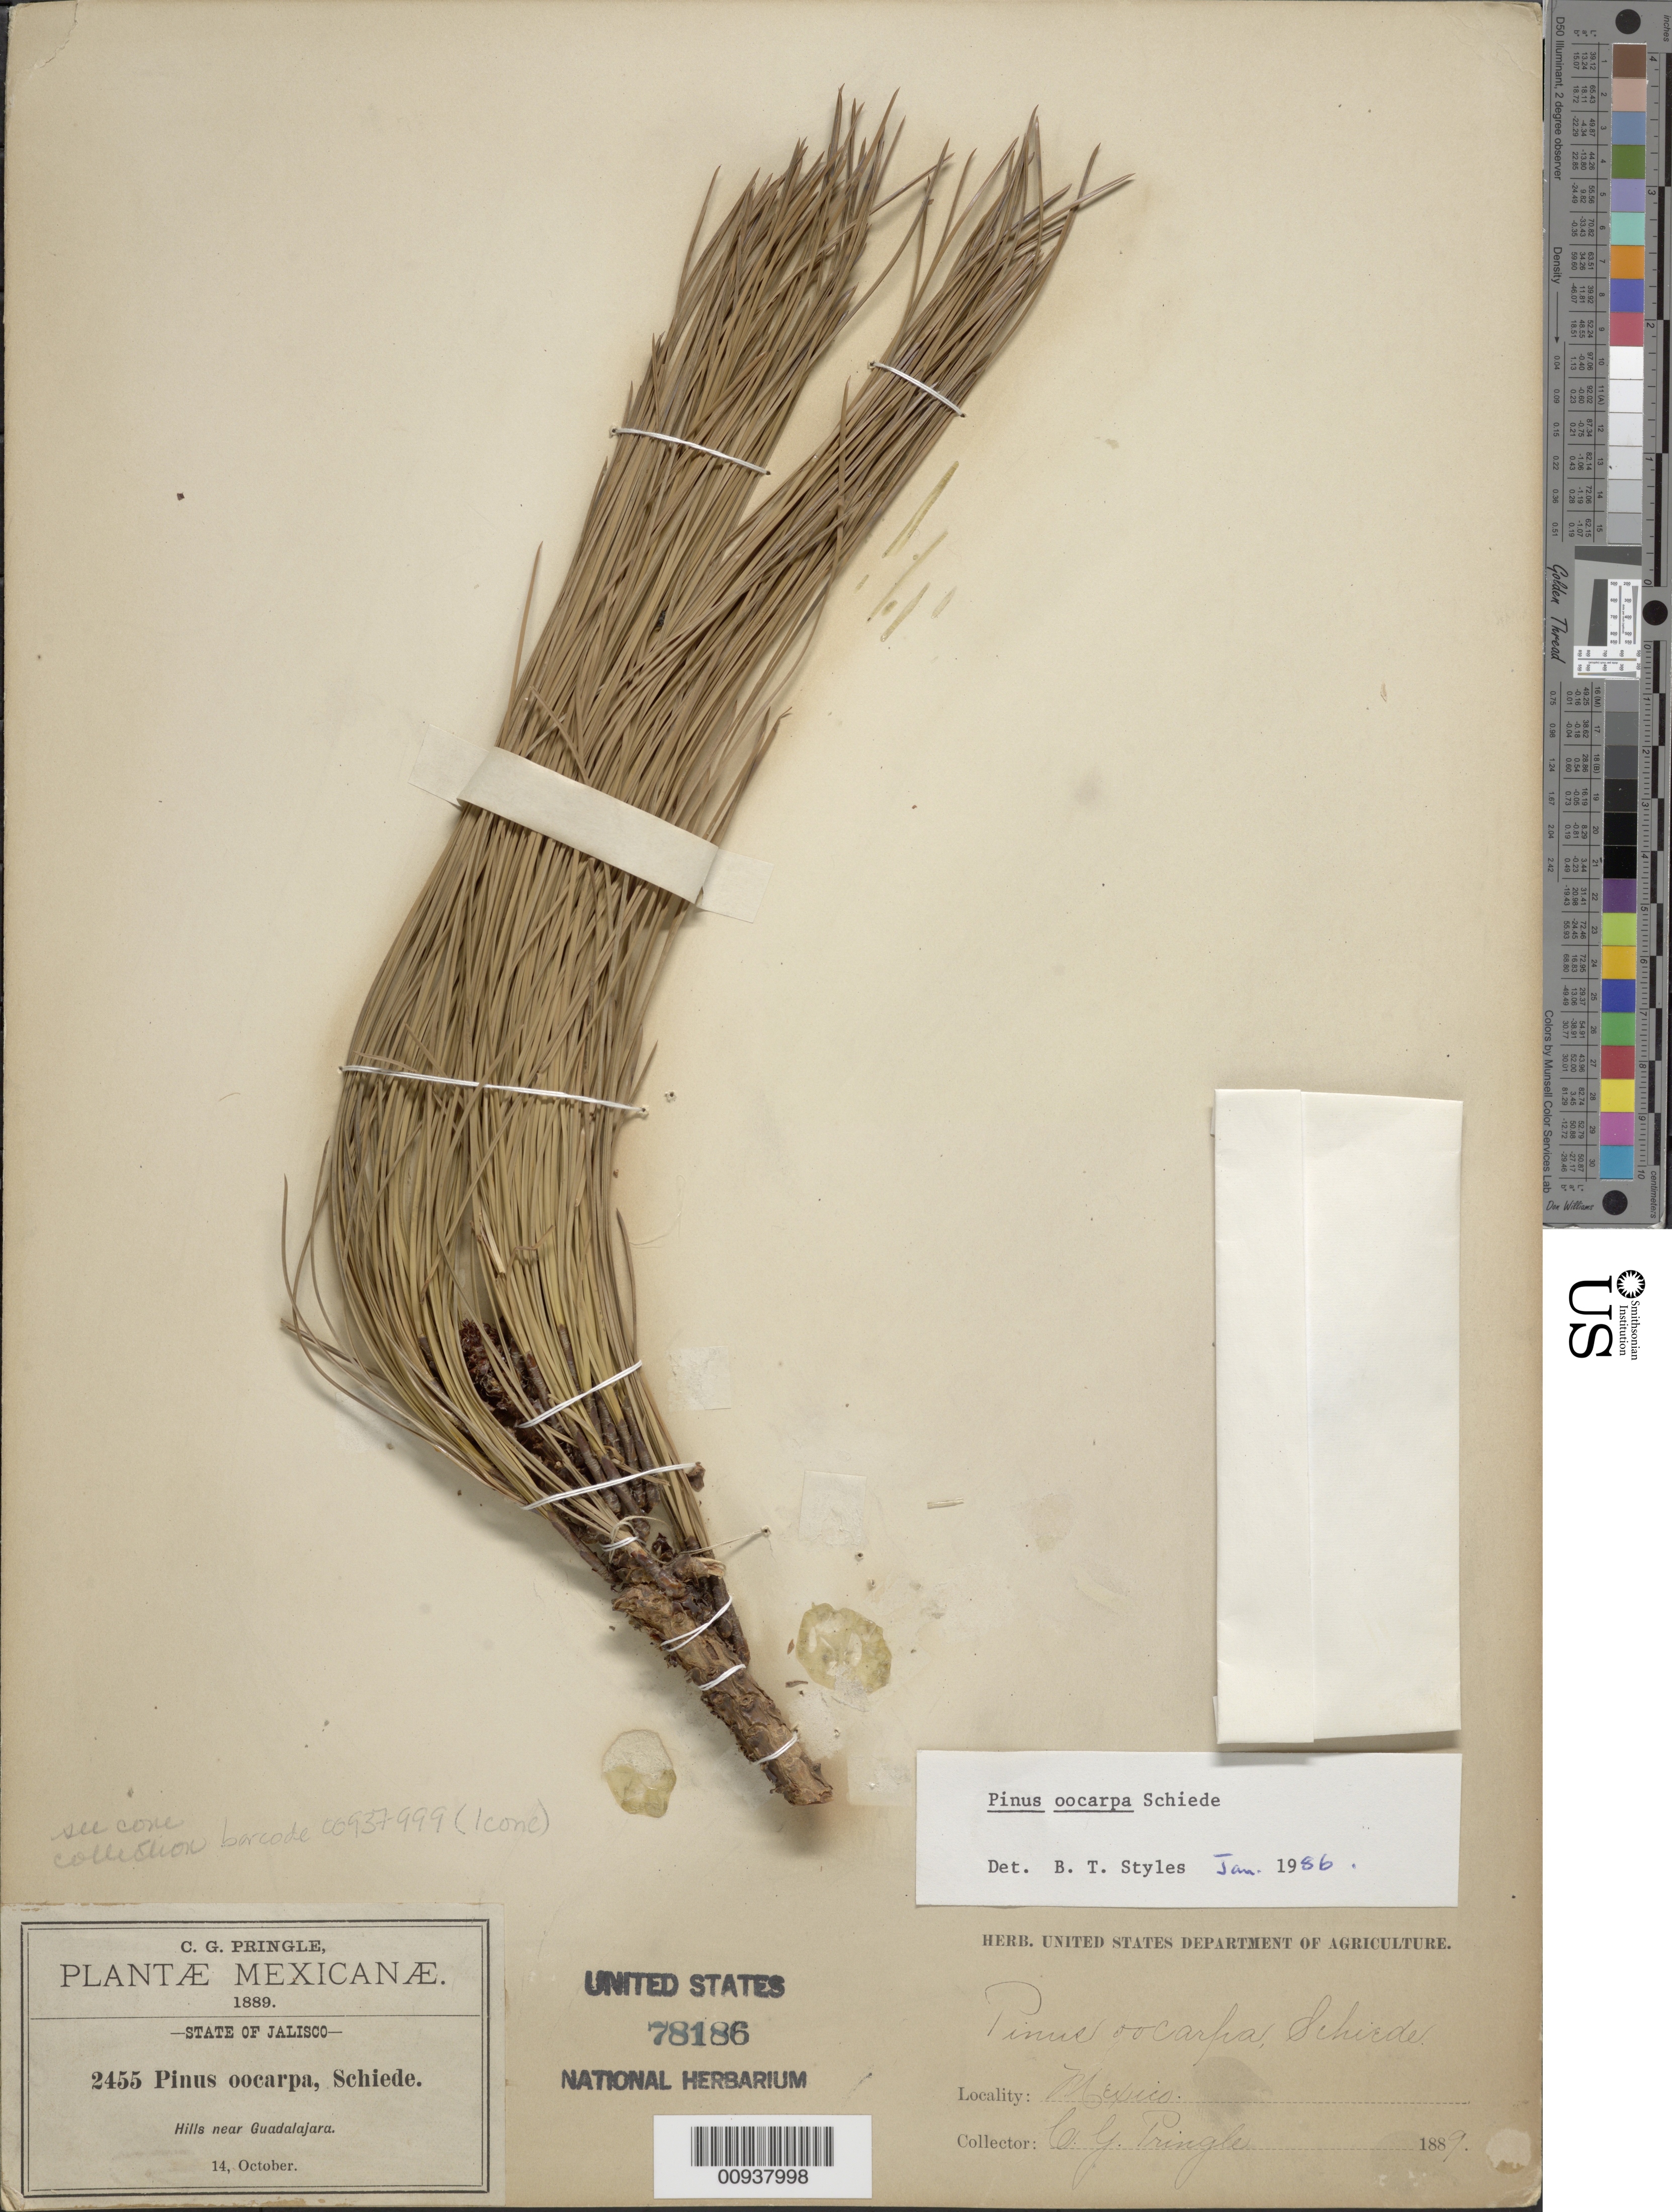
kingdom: Plantae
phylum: Tracheophyta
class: Pinopsida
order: Pinales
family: Pinaceae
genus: Pinus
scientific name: Pinus oocarpa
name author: Schiede ex Schltdl.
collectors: C. G. Pringle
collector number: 2455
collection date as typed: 14 Oct 1889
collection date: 1889-10-14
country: Mexico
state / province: Jalisco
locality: Near Guadalajara.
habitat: Hills.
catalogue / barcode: US 78186